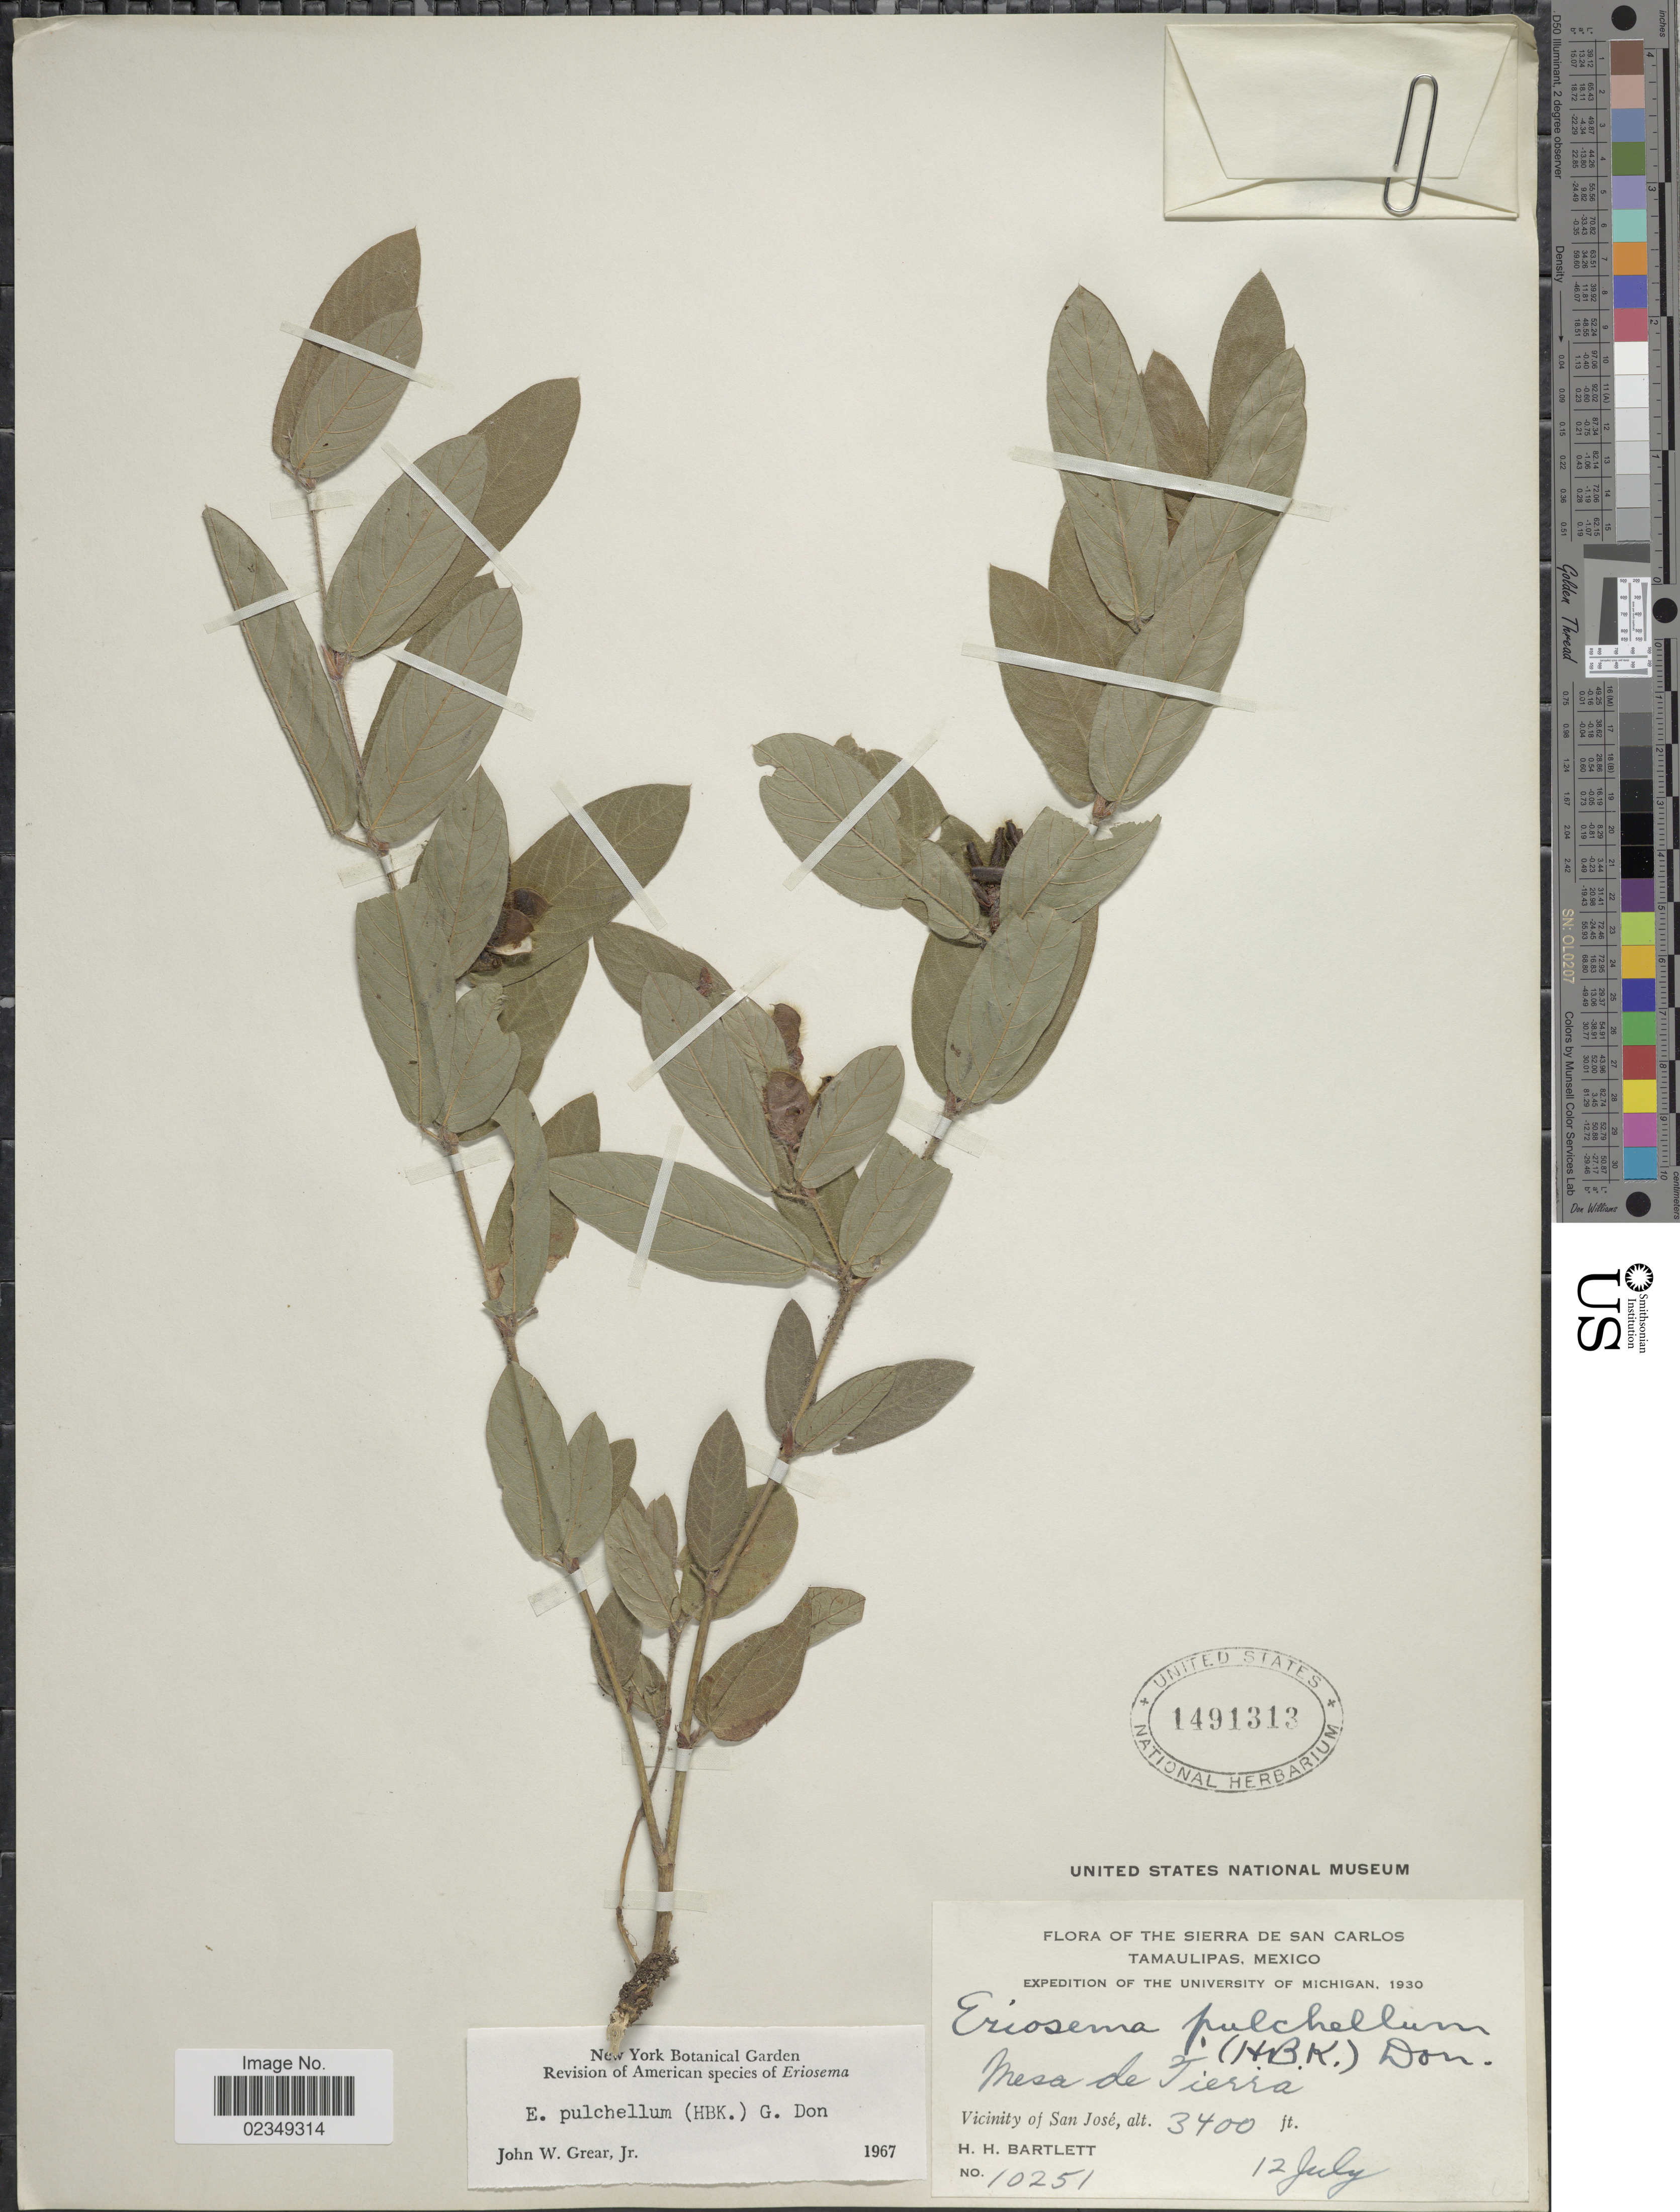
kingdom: Plantae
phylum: Tracheophyta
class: Magnoliopsida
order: Fabales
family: Fabaceae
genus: Eriosema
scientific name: Eriosema pulchellum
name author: (Kunth) G. Don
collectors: H. H. Bartlett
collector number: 10251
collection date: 1930-07-12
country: Mexico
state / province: Tamaulipas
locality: Sierra de San Carlos. Mesa de Sierra. Vicinity of San Jose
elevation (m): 1036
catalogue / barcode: US 1491313